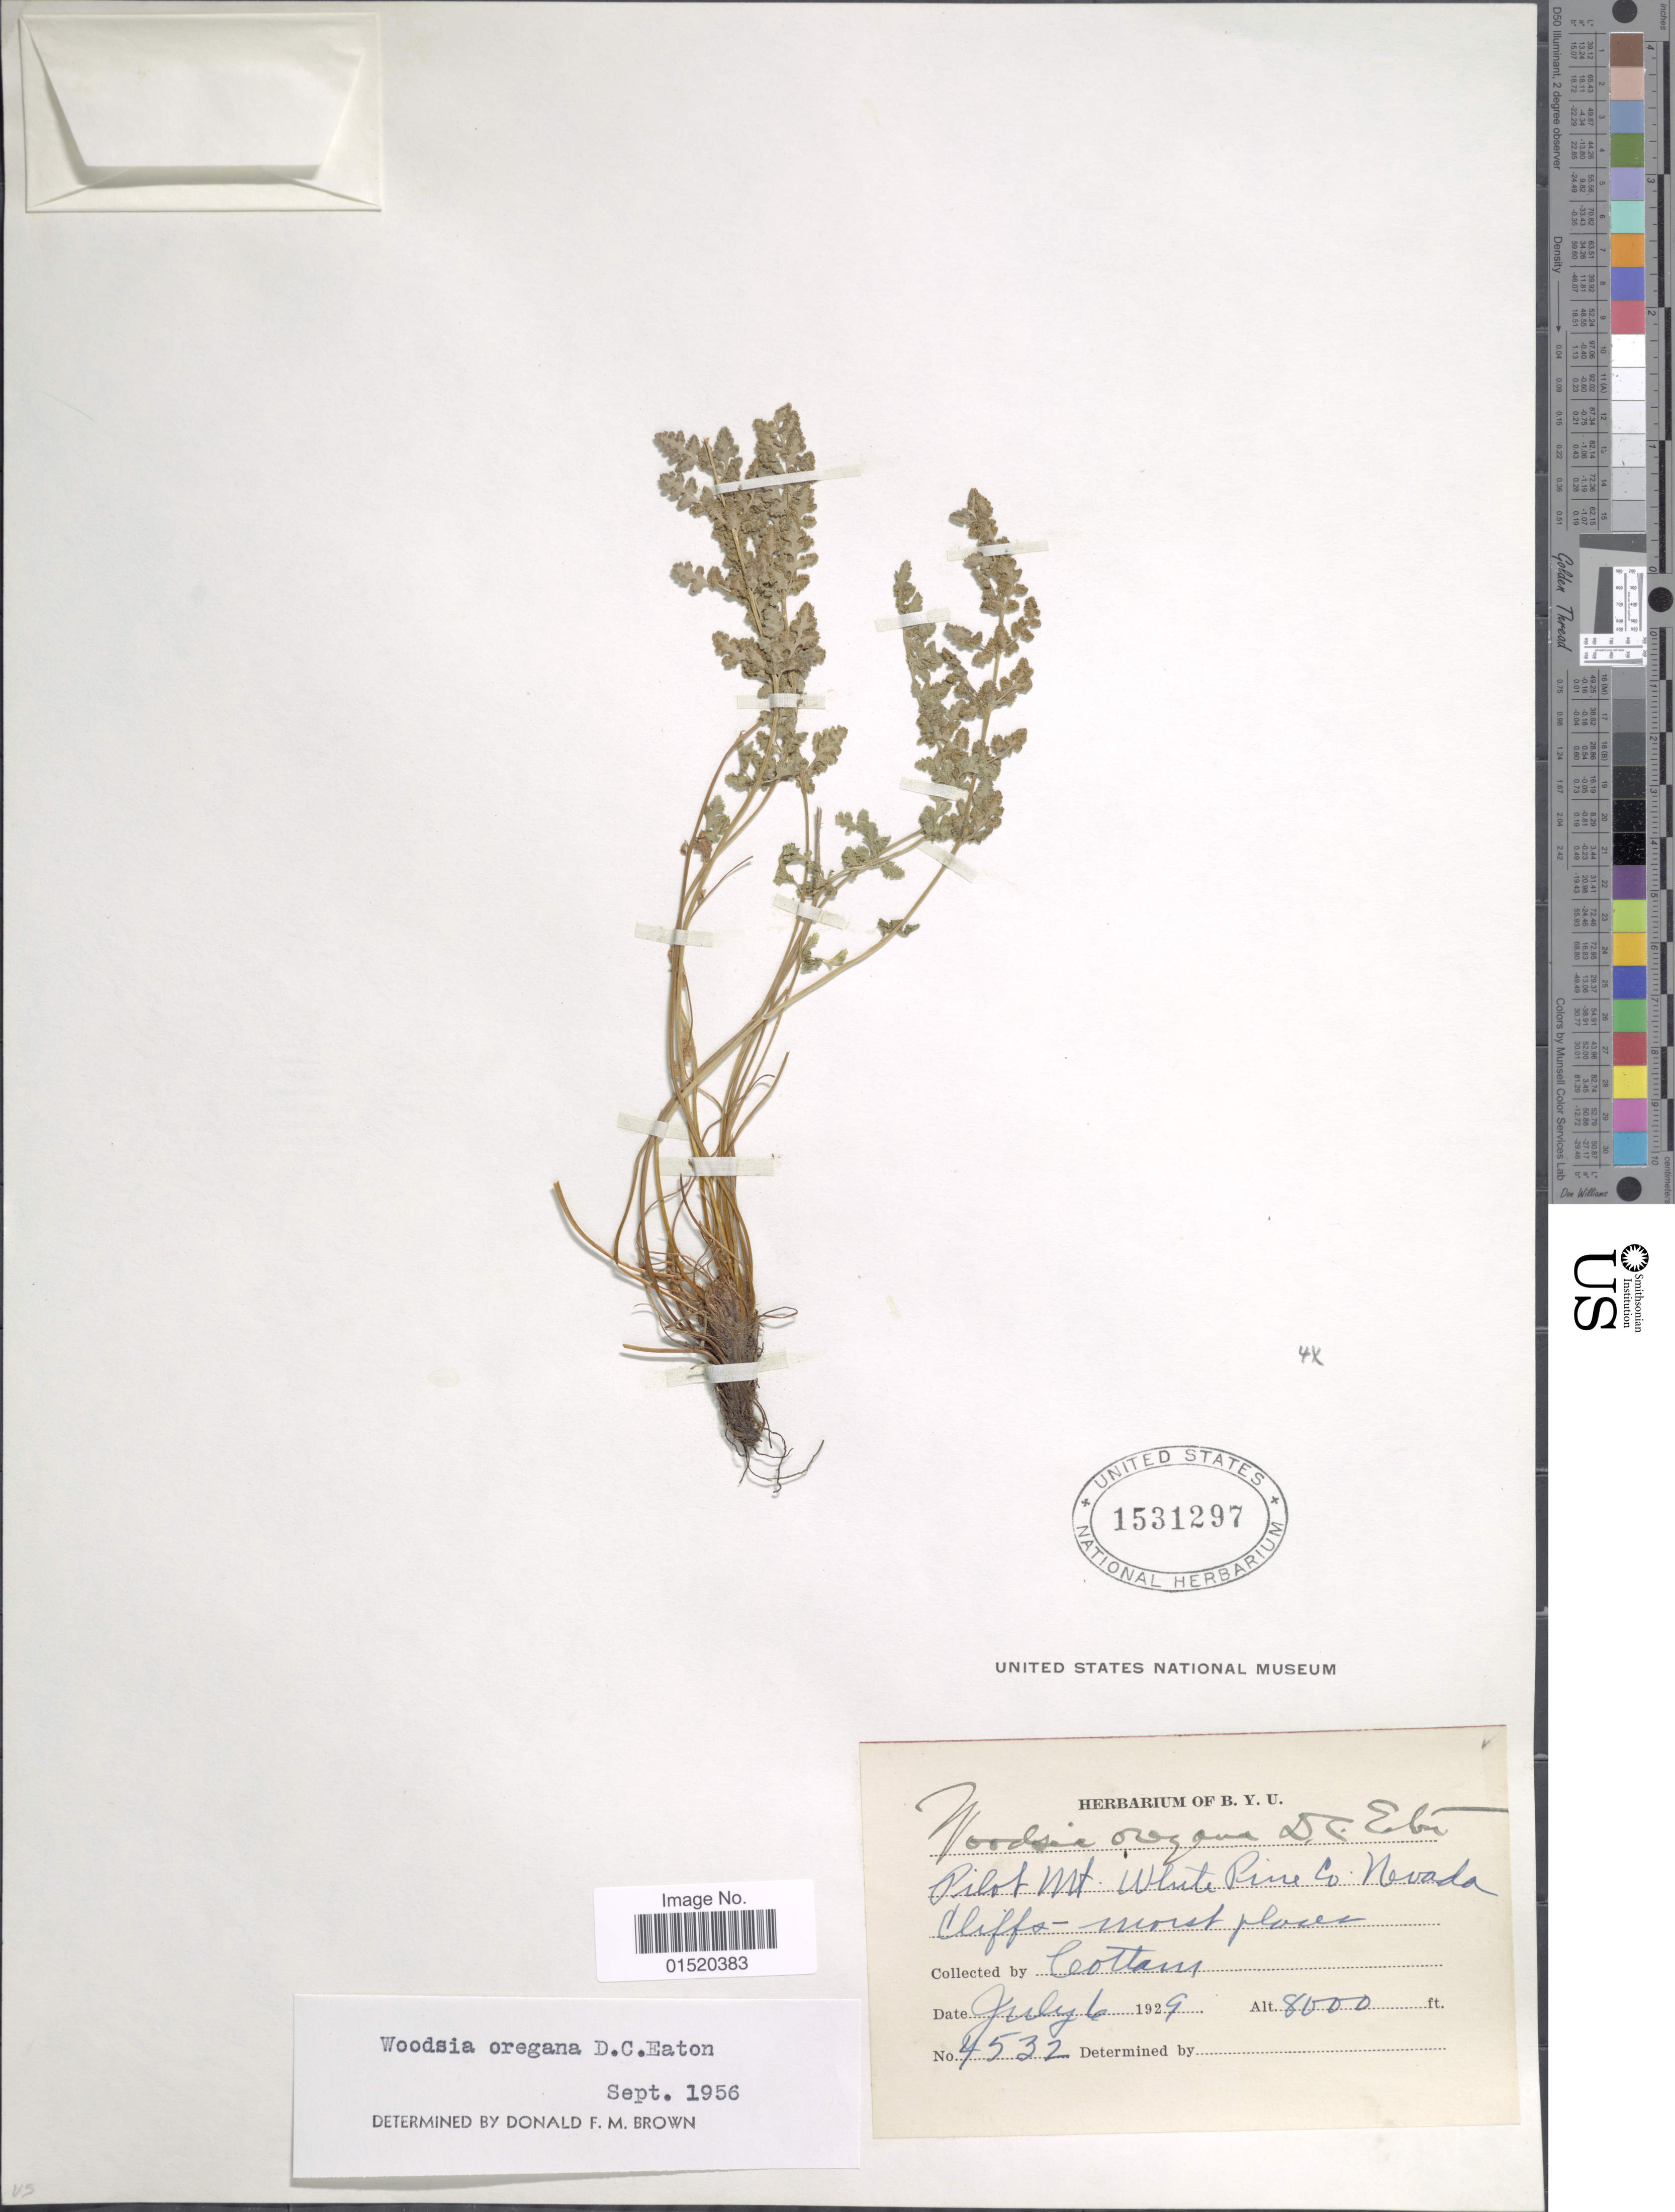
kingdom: Plantae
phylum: Tracheophyta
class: Polypodiopsida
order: Polypodiales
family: Woodsiaceae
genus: Woodsia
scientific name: Woodsia oregana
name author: D.C. Eaton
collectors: Cottam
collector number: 4532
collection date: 1929-07-06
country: United States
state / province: Nevada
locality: Pilot Mt, White Pine Co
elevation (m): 2438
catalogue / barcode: US 1531297